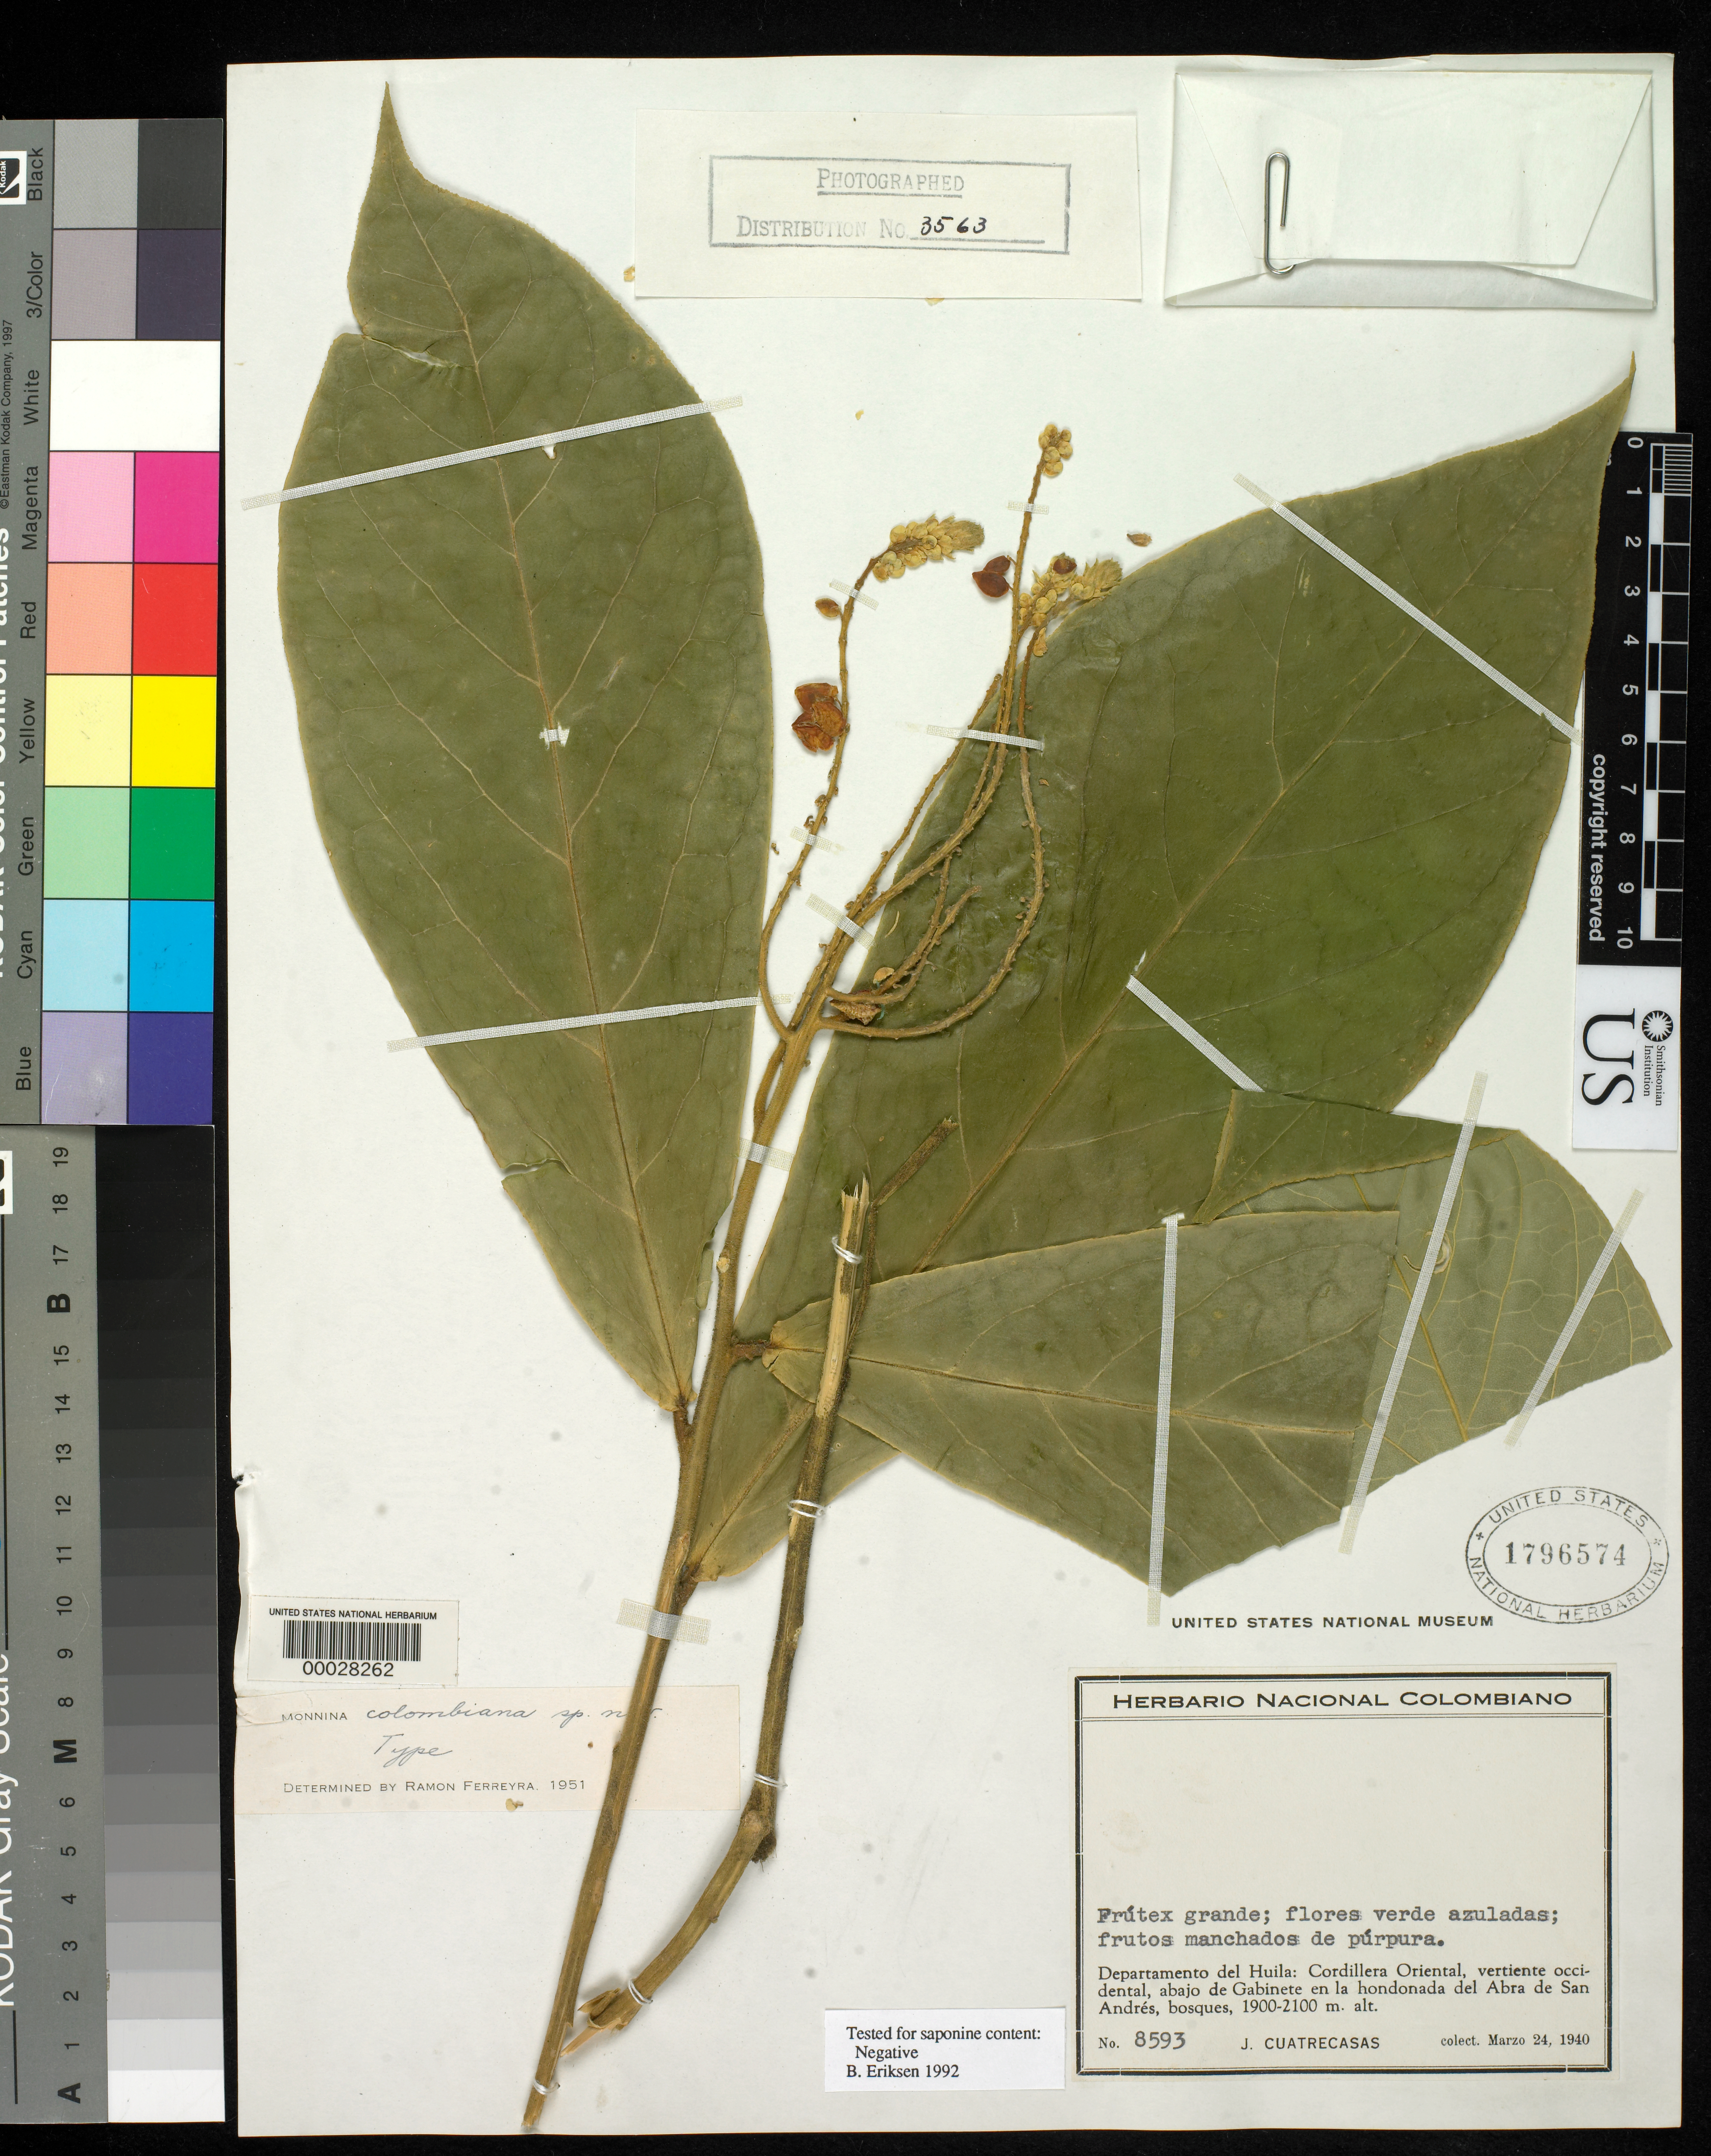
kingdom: Plantae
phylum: Tracheophyta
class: Magnoliopsida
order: Fabales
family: Polygalaceae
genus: Monnina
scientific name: Monnina colombiana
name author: Ferreyra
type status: Holotype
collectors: J. Cuatrecasas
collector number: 8593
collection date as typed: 24 Mar 1940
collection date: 1940-03-24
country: Colombia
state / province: Huila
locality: Cordillera Oriental, Vertiente Occidental, Abajo Gabinete en La Hondonada del Abra de San Andres.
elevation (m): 1900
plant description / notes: Tropicos erroneously records holotype at F (with same sheet number)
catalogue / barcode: US 1796574